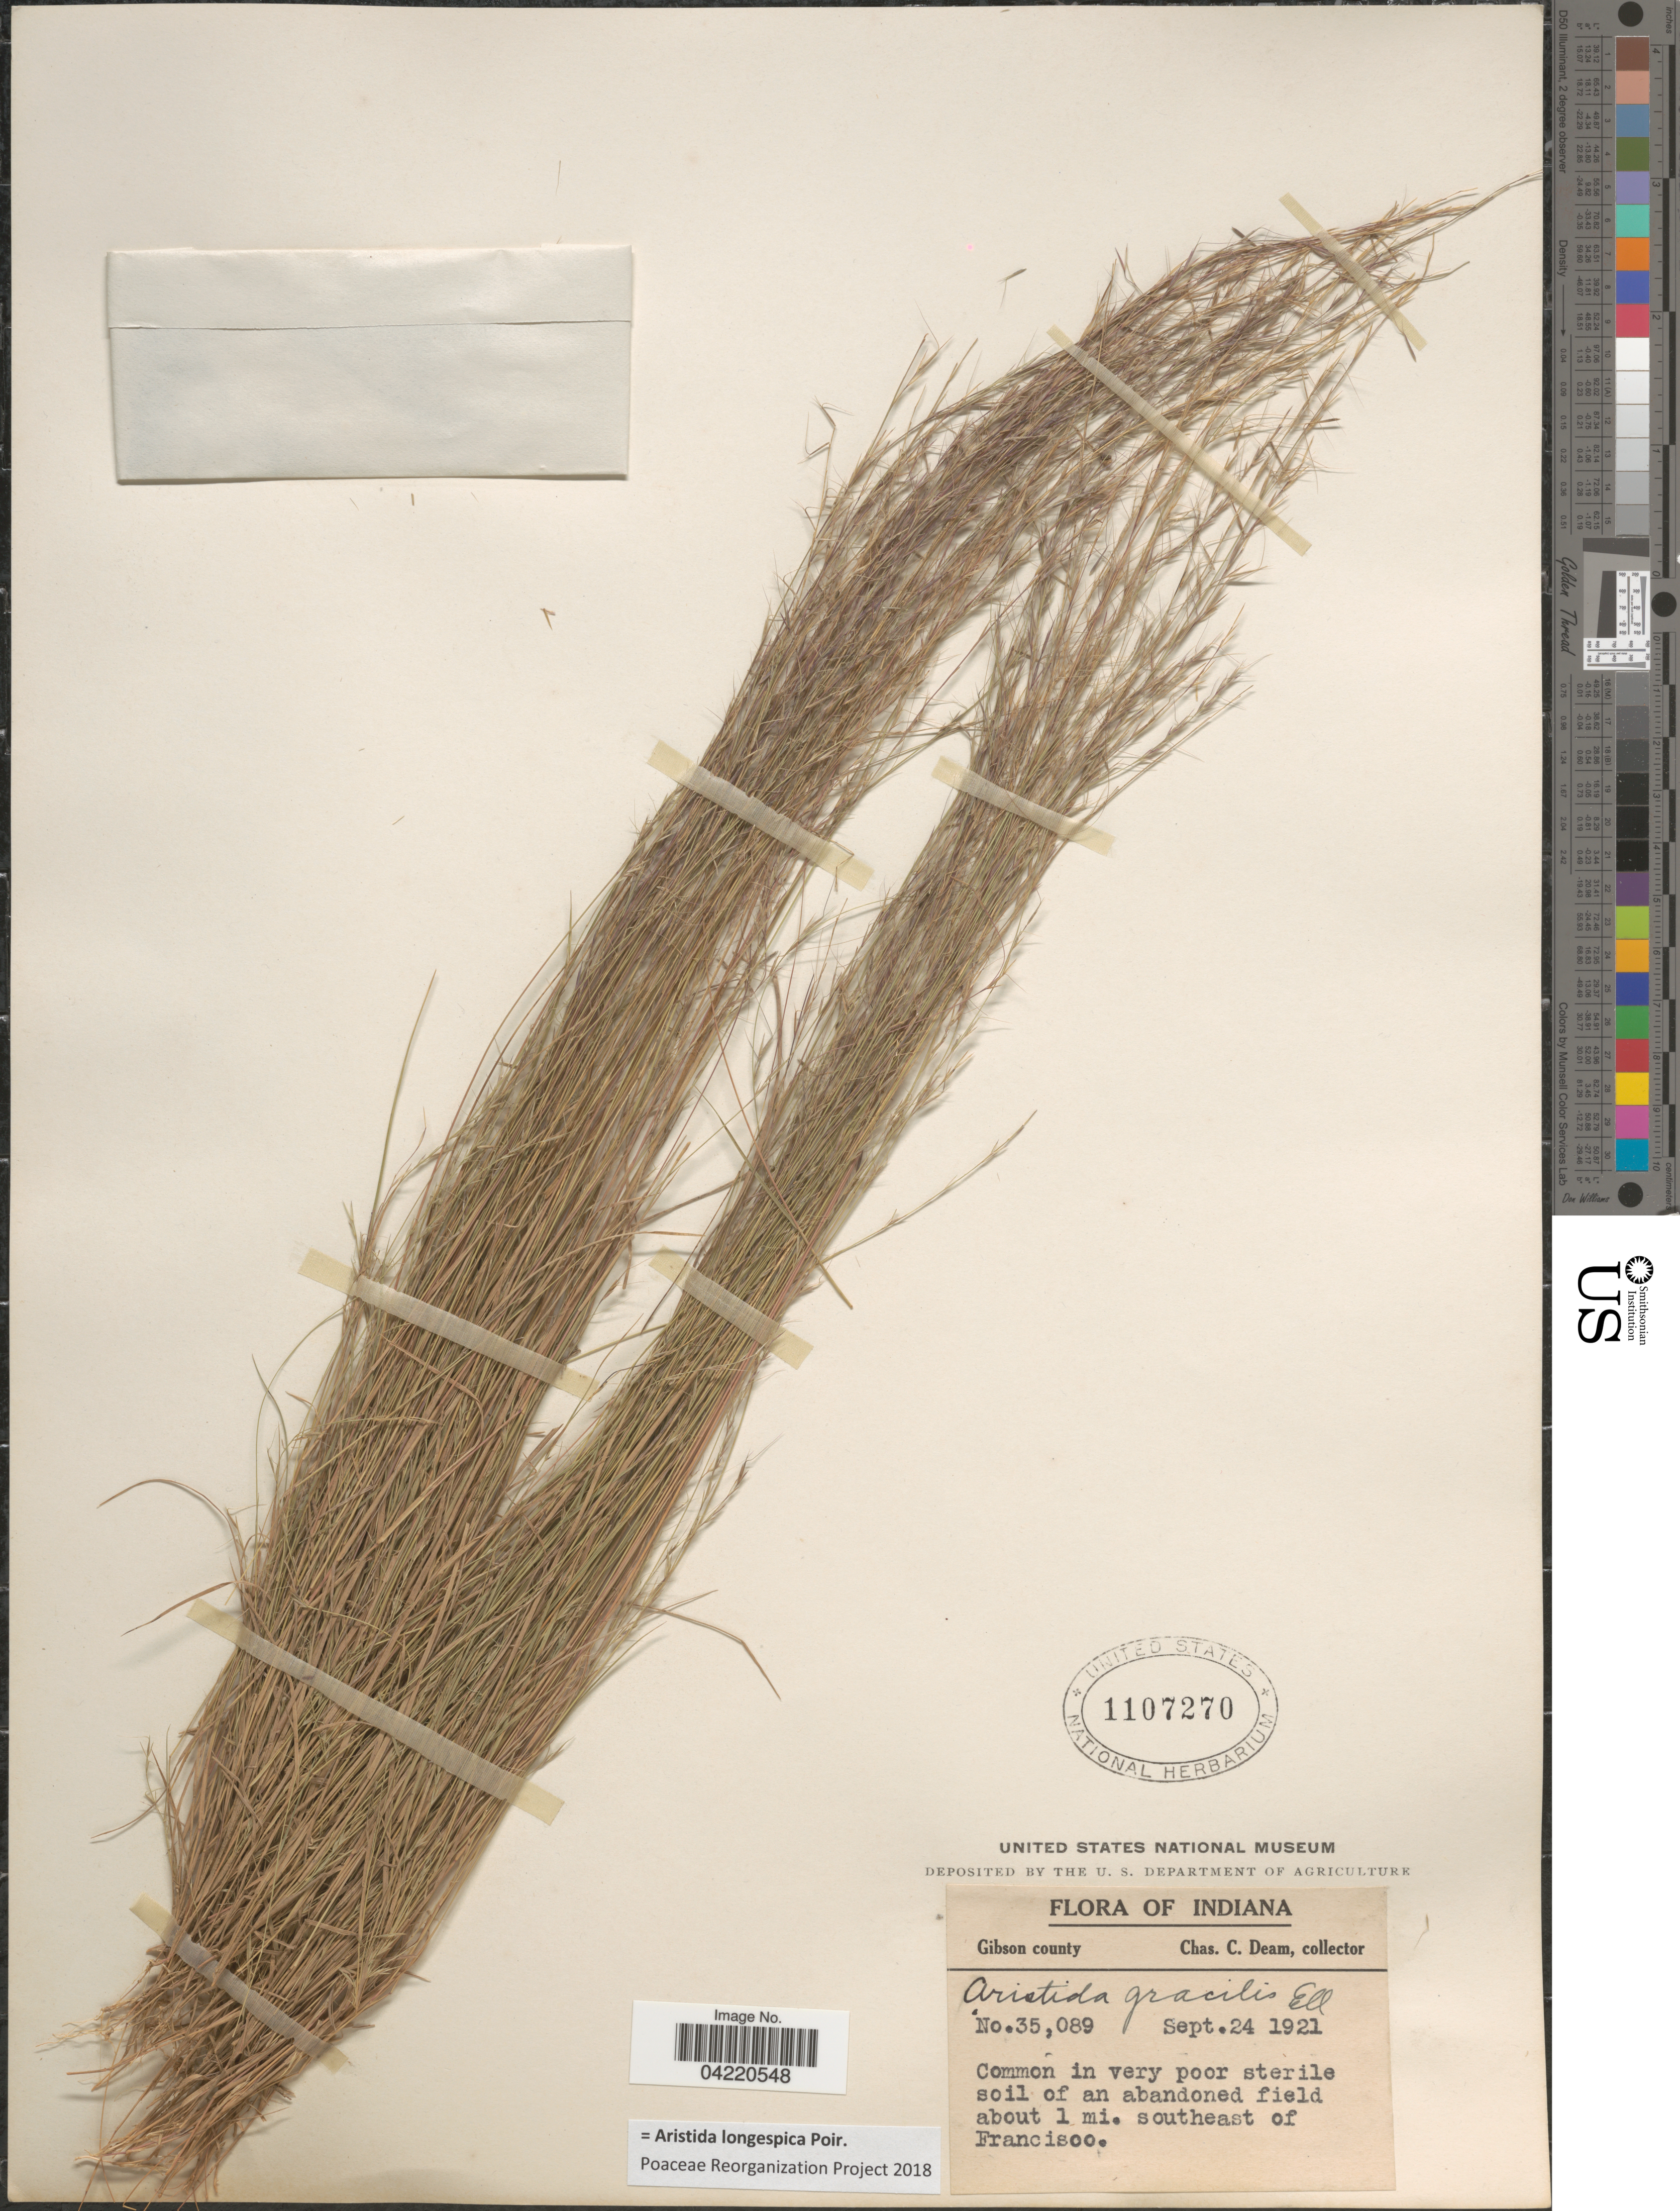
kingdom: Plantae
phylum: Tracheophyta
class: Liliopsida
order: Poales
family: Poaceae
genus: Aristida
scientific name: Aristida longespica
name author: Poir.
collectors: C. C. Deam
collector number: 35089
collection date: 1921-09-24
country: United States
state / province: Indiana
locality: Gibson county. Common in very poor sterile soil of an abandoned field about 1 mi. southeast of Francisco.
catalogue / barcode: US 1107270